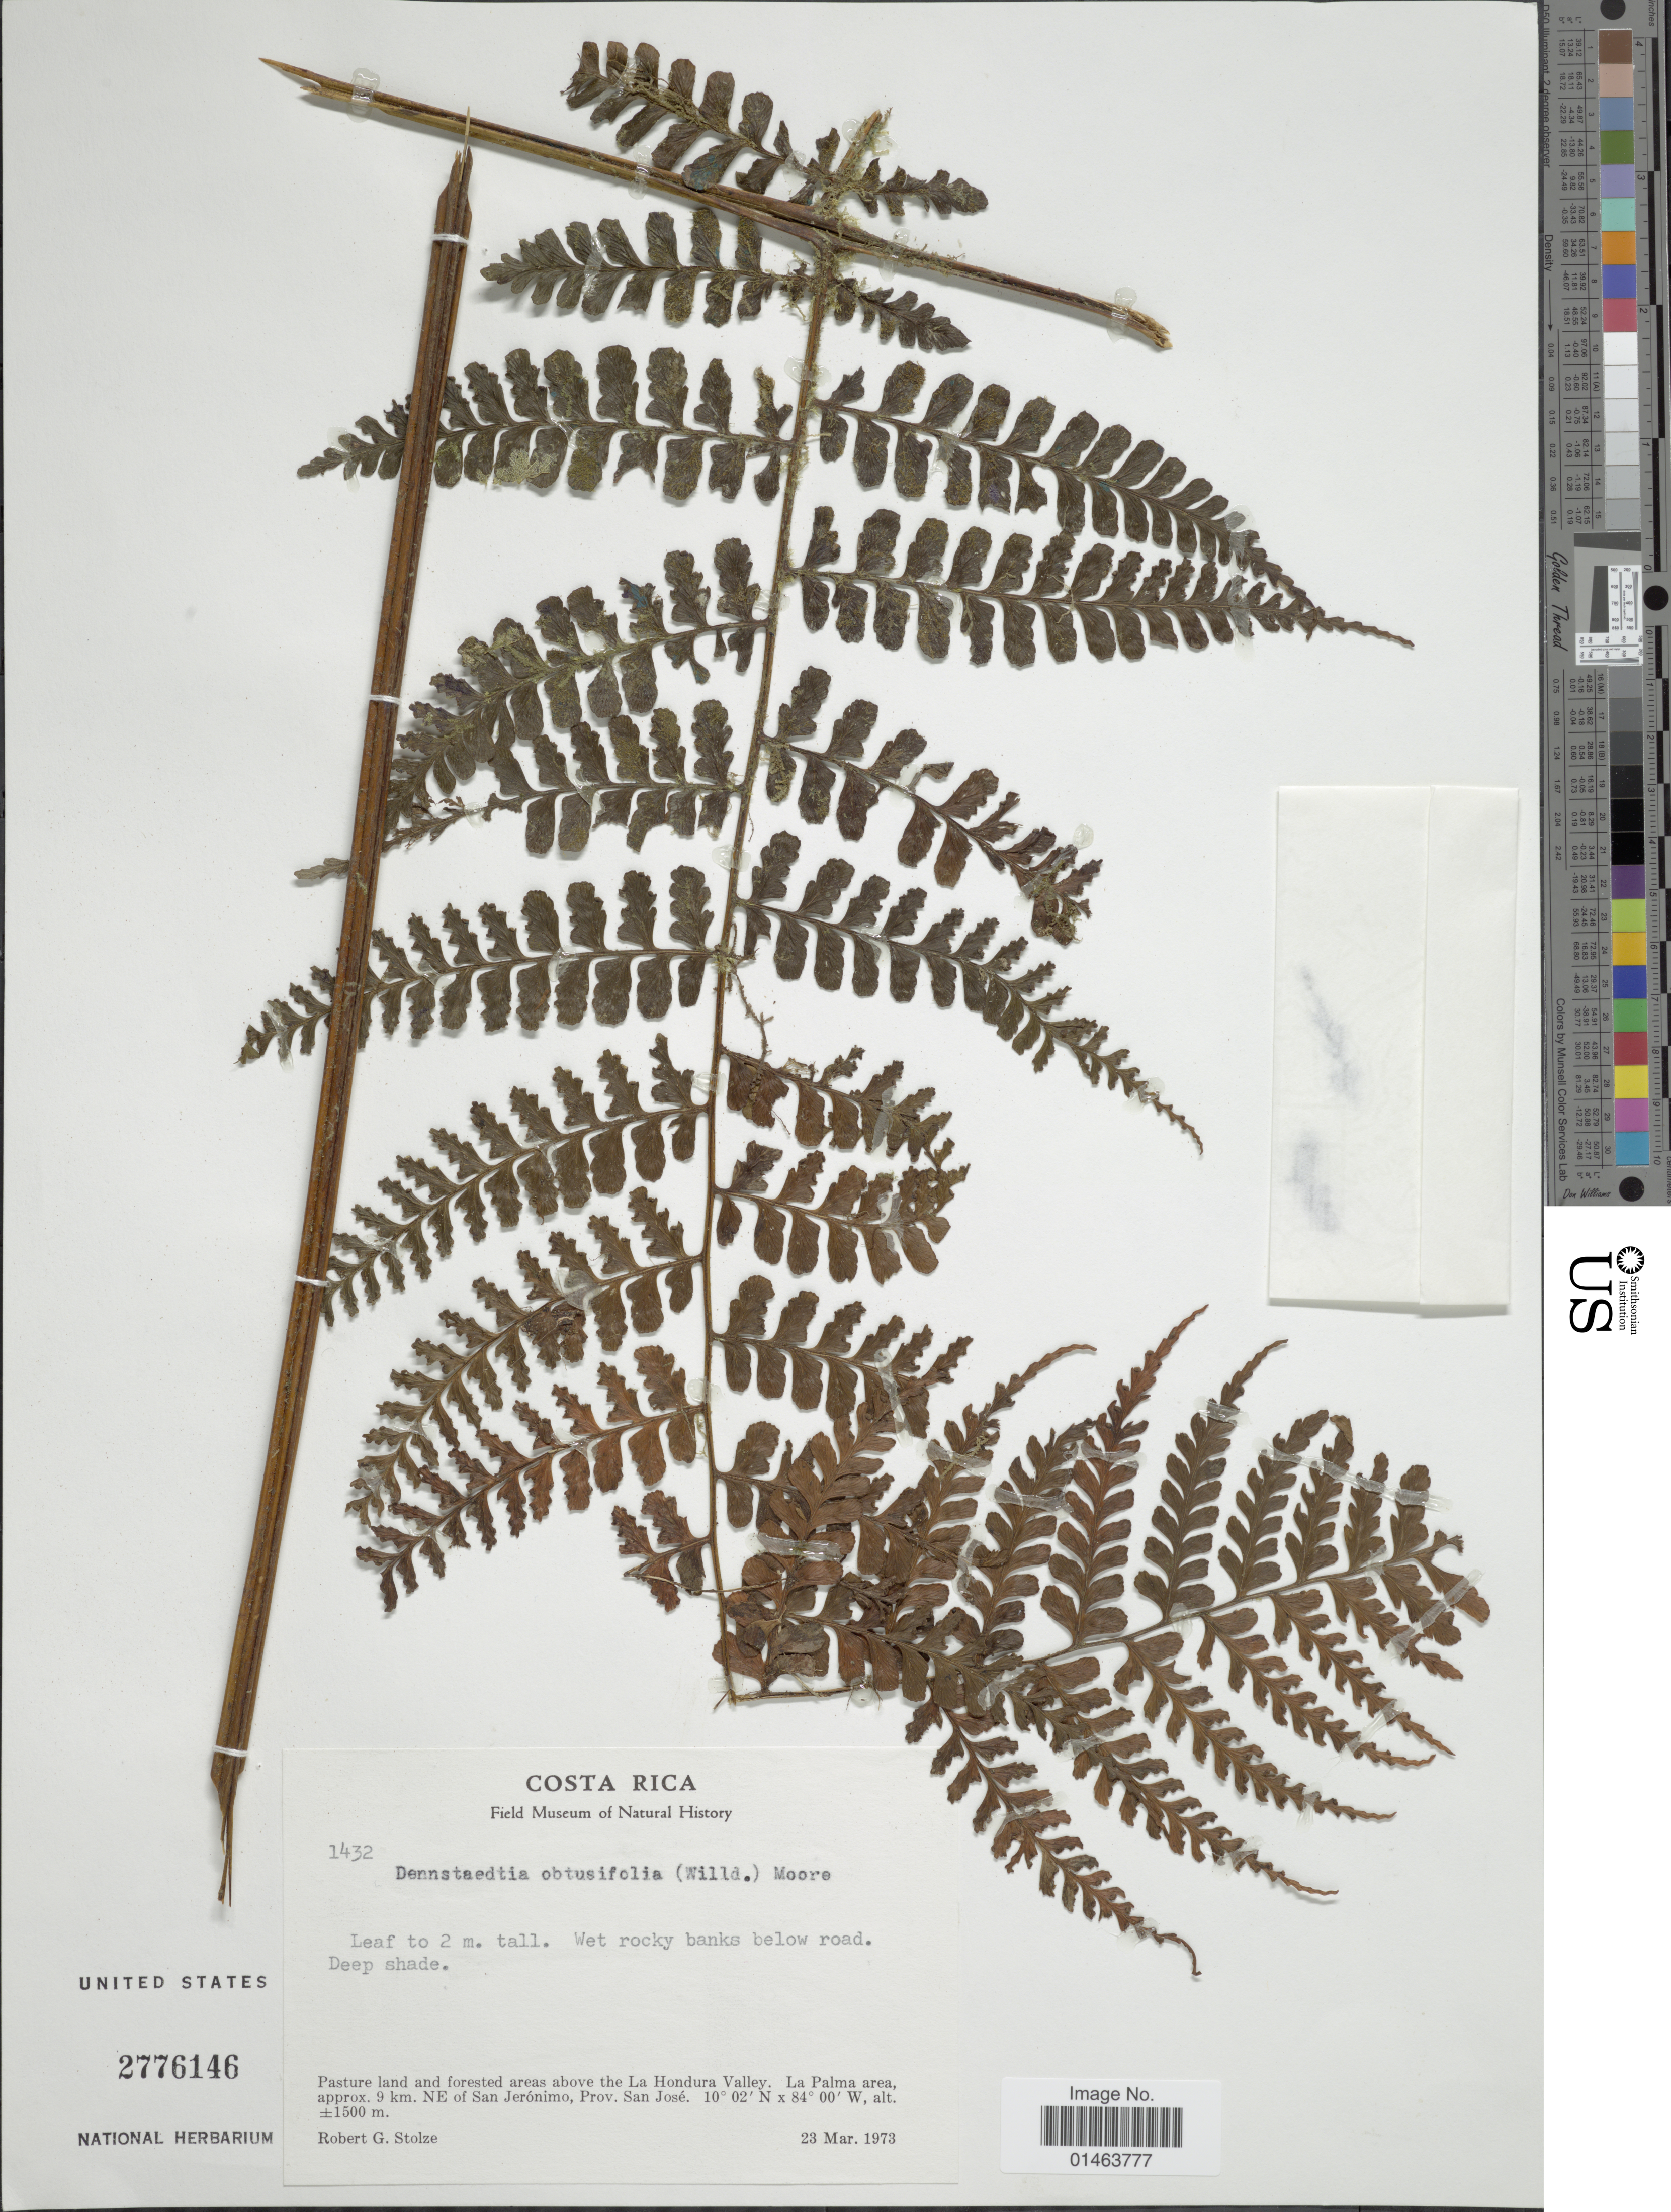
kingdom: Plantae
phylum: Tracheophyta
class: Polypodiopsida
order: Polypodiales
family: Dennstaedtiaceae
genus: Dennstaedtia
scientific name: Dennstaedtia auriculata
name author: Navarr. & B. Øllg.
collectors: R. G. Stolze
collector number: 1432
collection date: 1973-03-23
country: Costa Rica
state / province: San José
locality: Costa Rica, pasture land and forested areas above the La Hondura Valley. La Palma area, approx. 9 km. NE of San Jeronimo.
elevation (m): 1500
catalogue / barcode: US 2776146